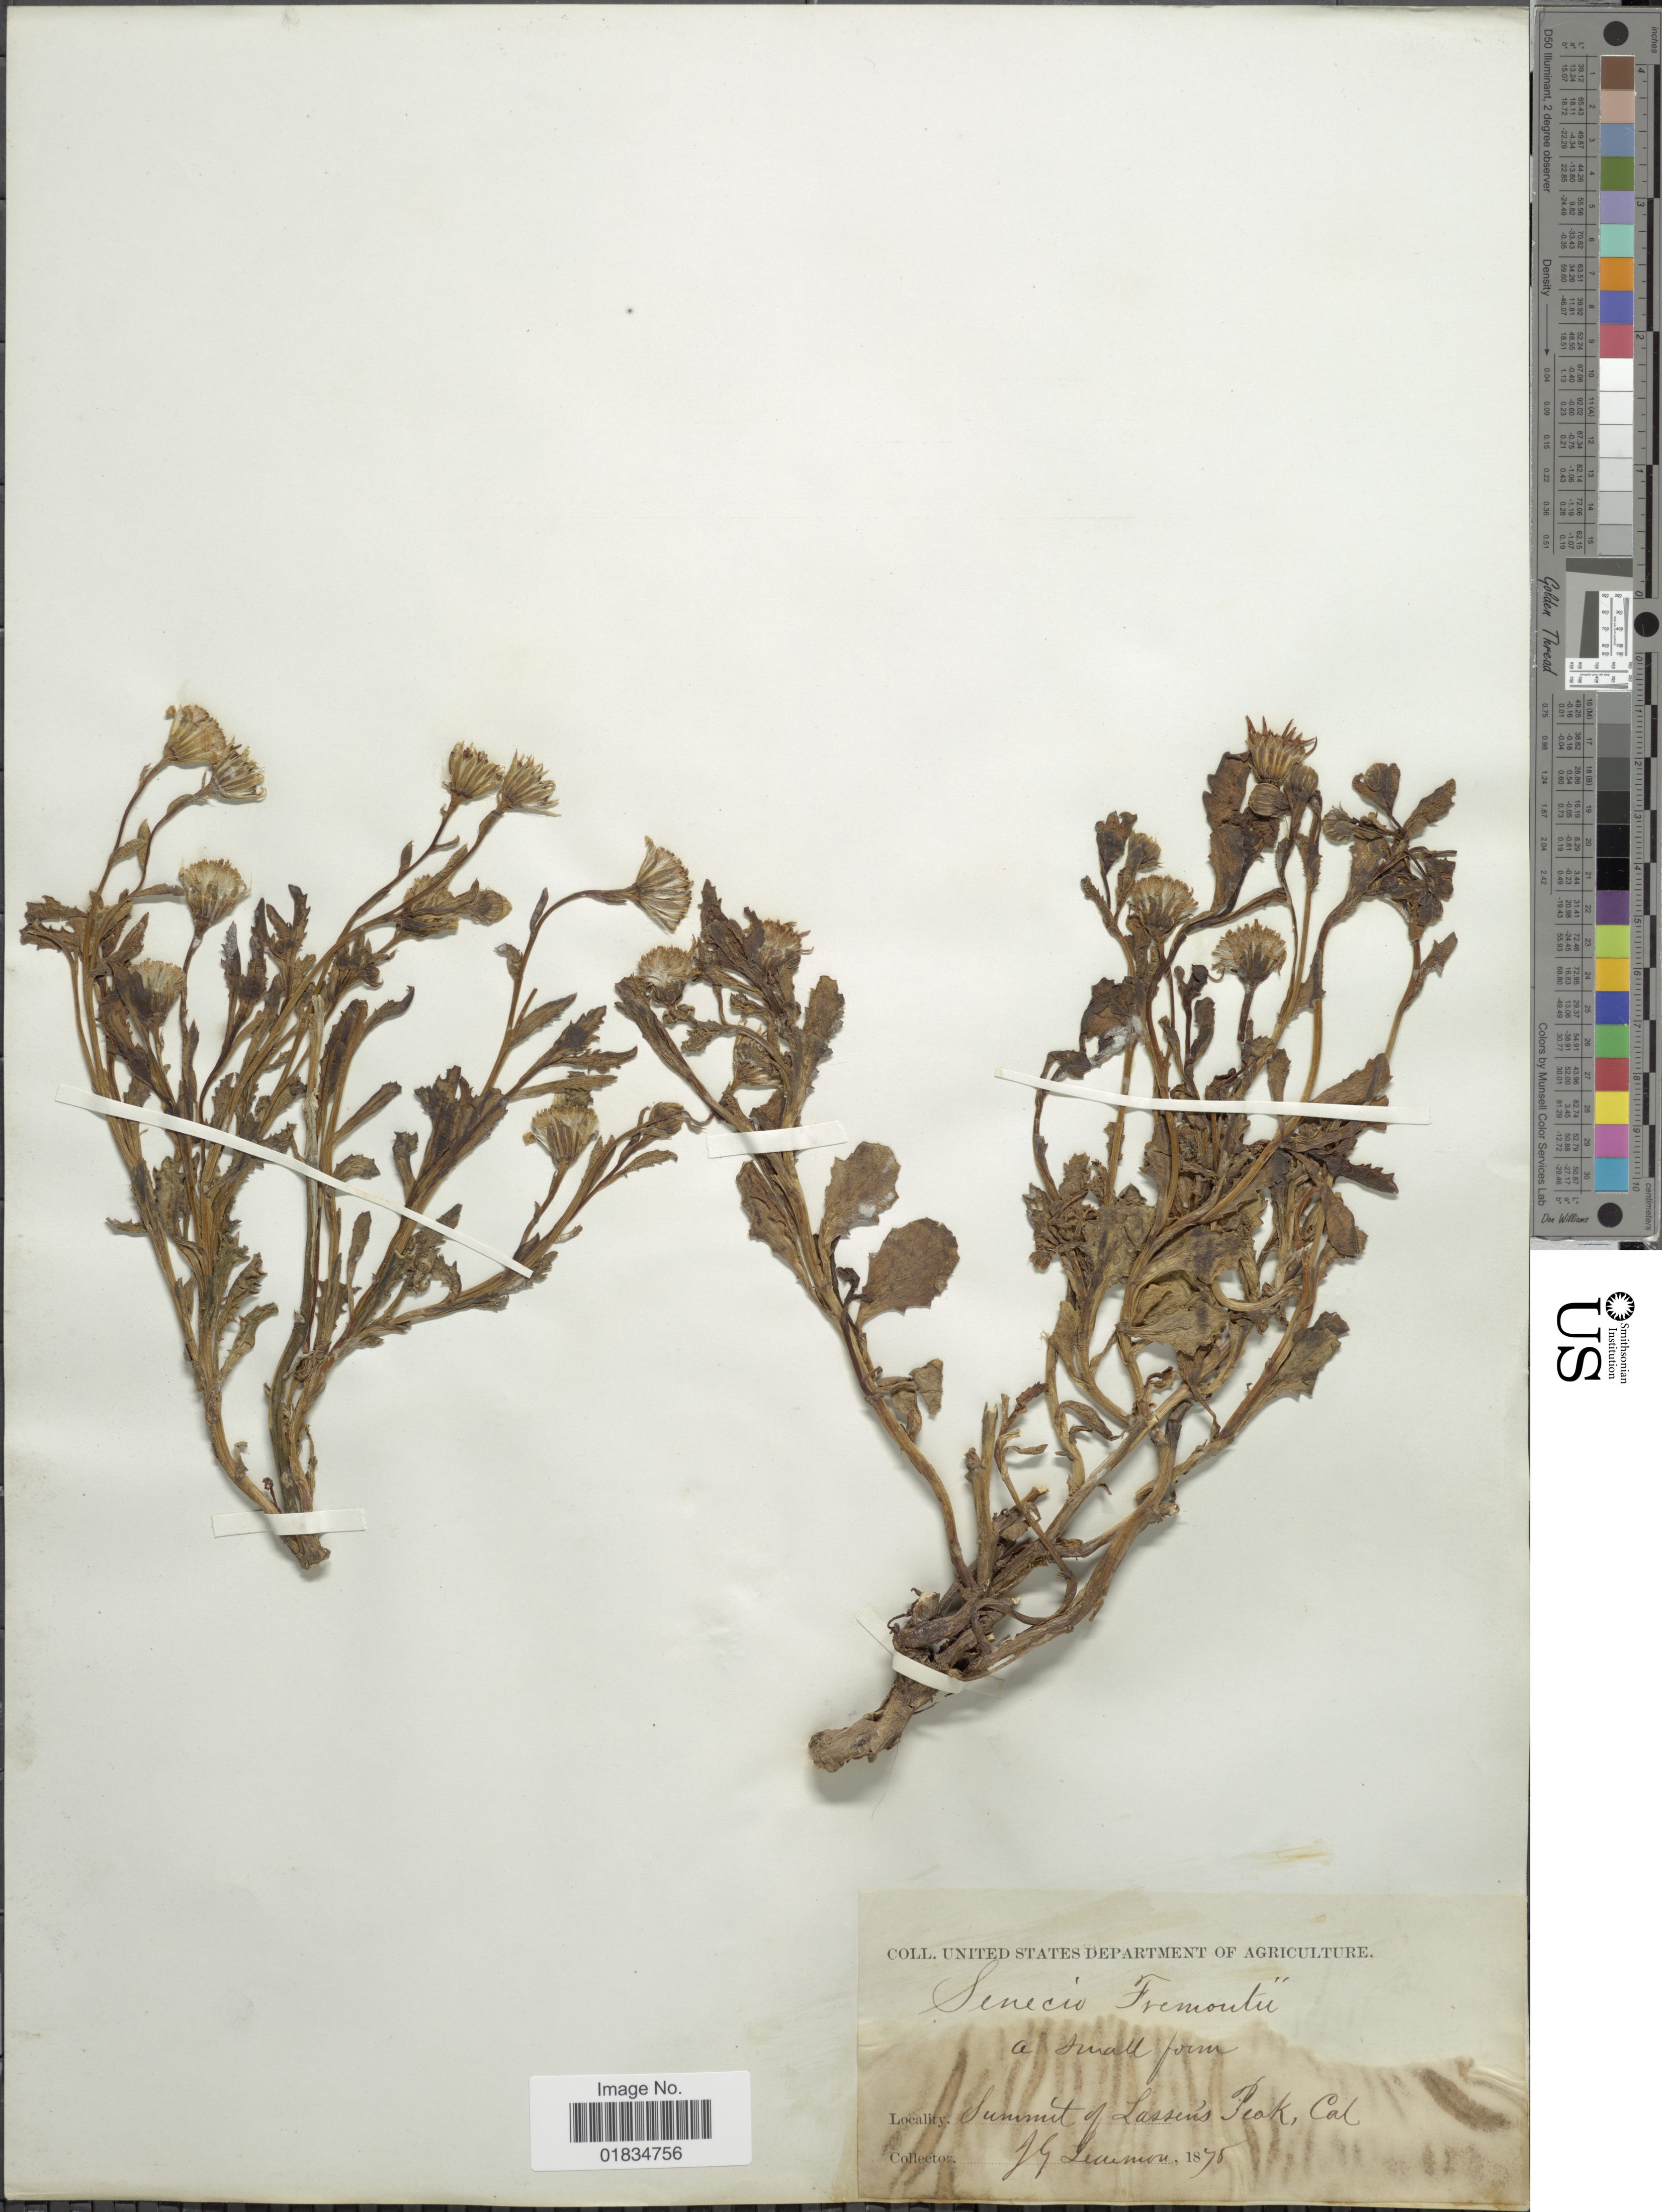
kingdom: Plantae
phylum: Tracheophyta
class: Magnoliopsida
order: Asterales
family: Asteraceae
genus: Senecio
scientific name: Senecio fremontii subsp. occidentalis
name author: (A. Gray) G. W. Douglas & Ruyle-Dougl.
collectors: J. Lemmon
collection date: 1875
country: United States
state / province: California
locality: Summit of Lassens Peak